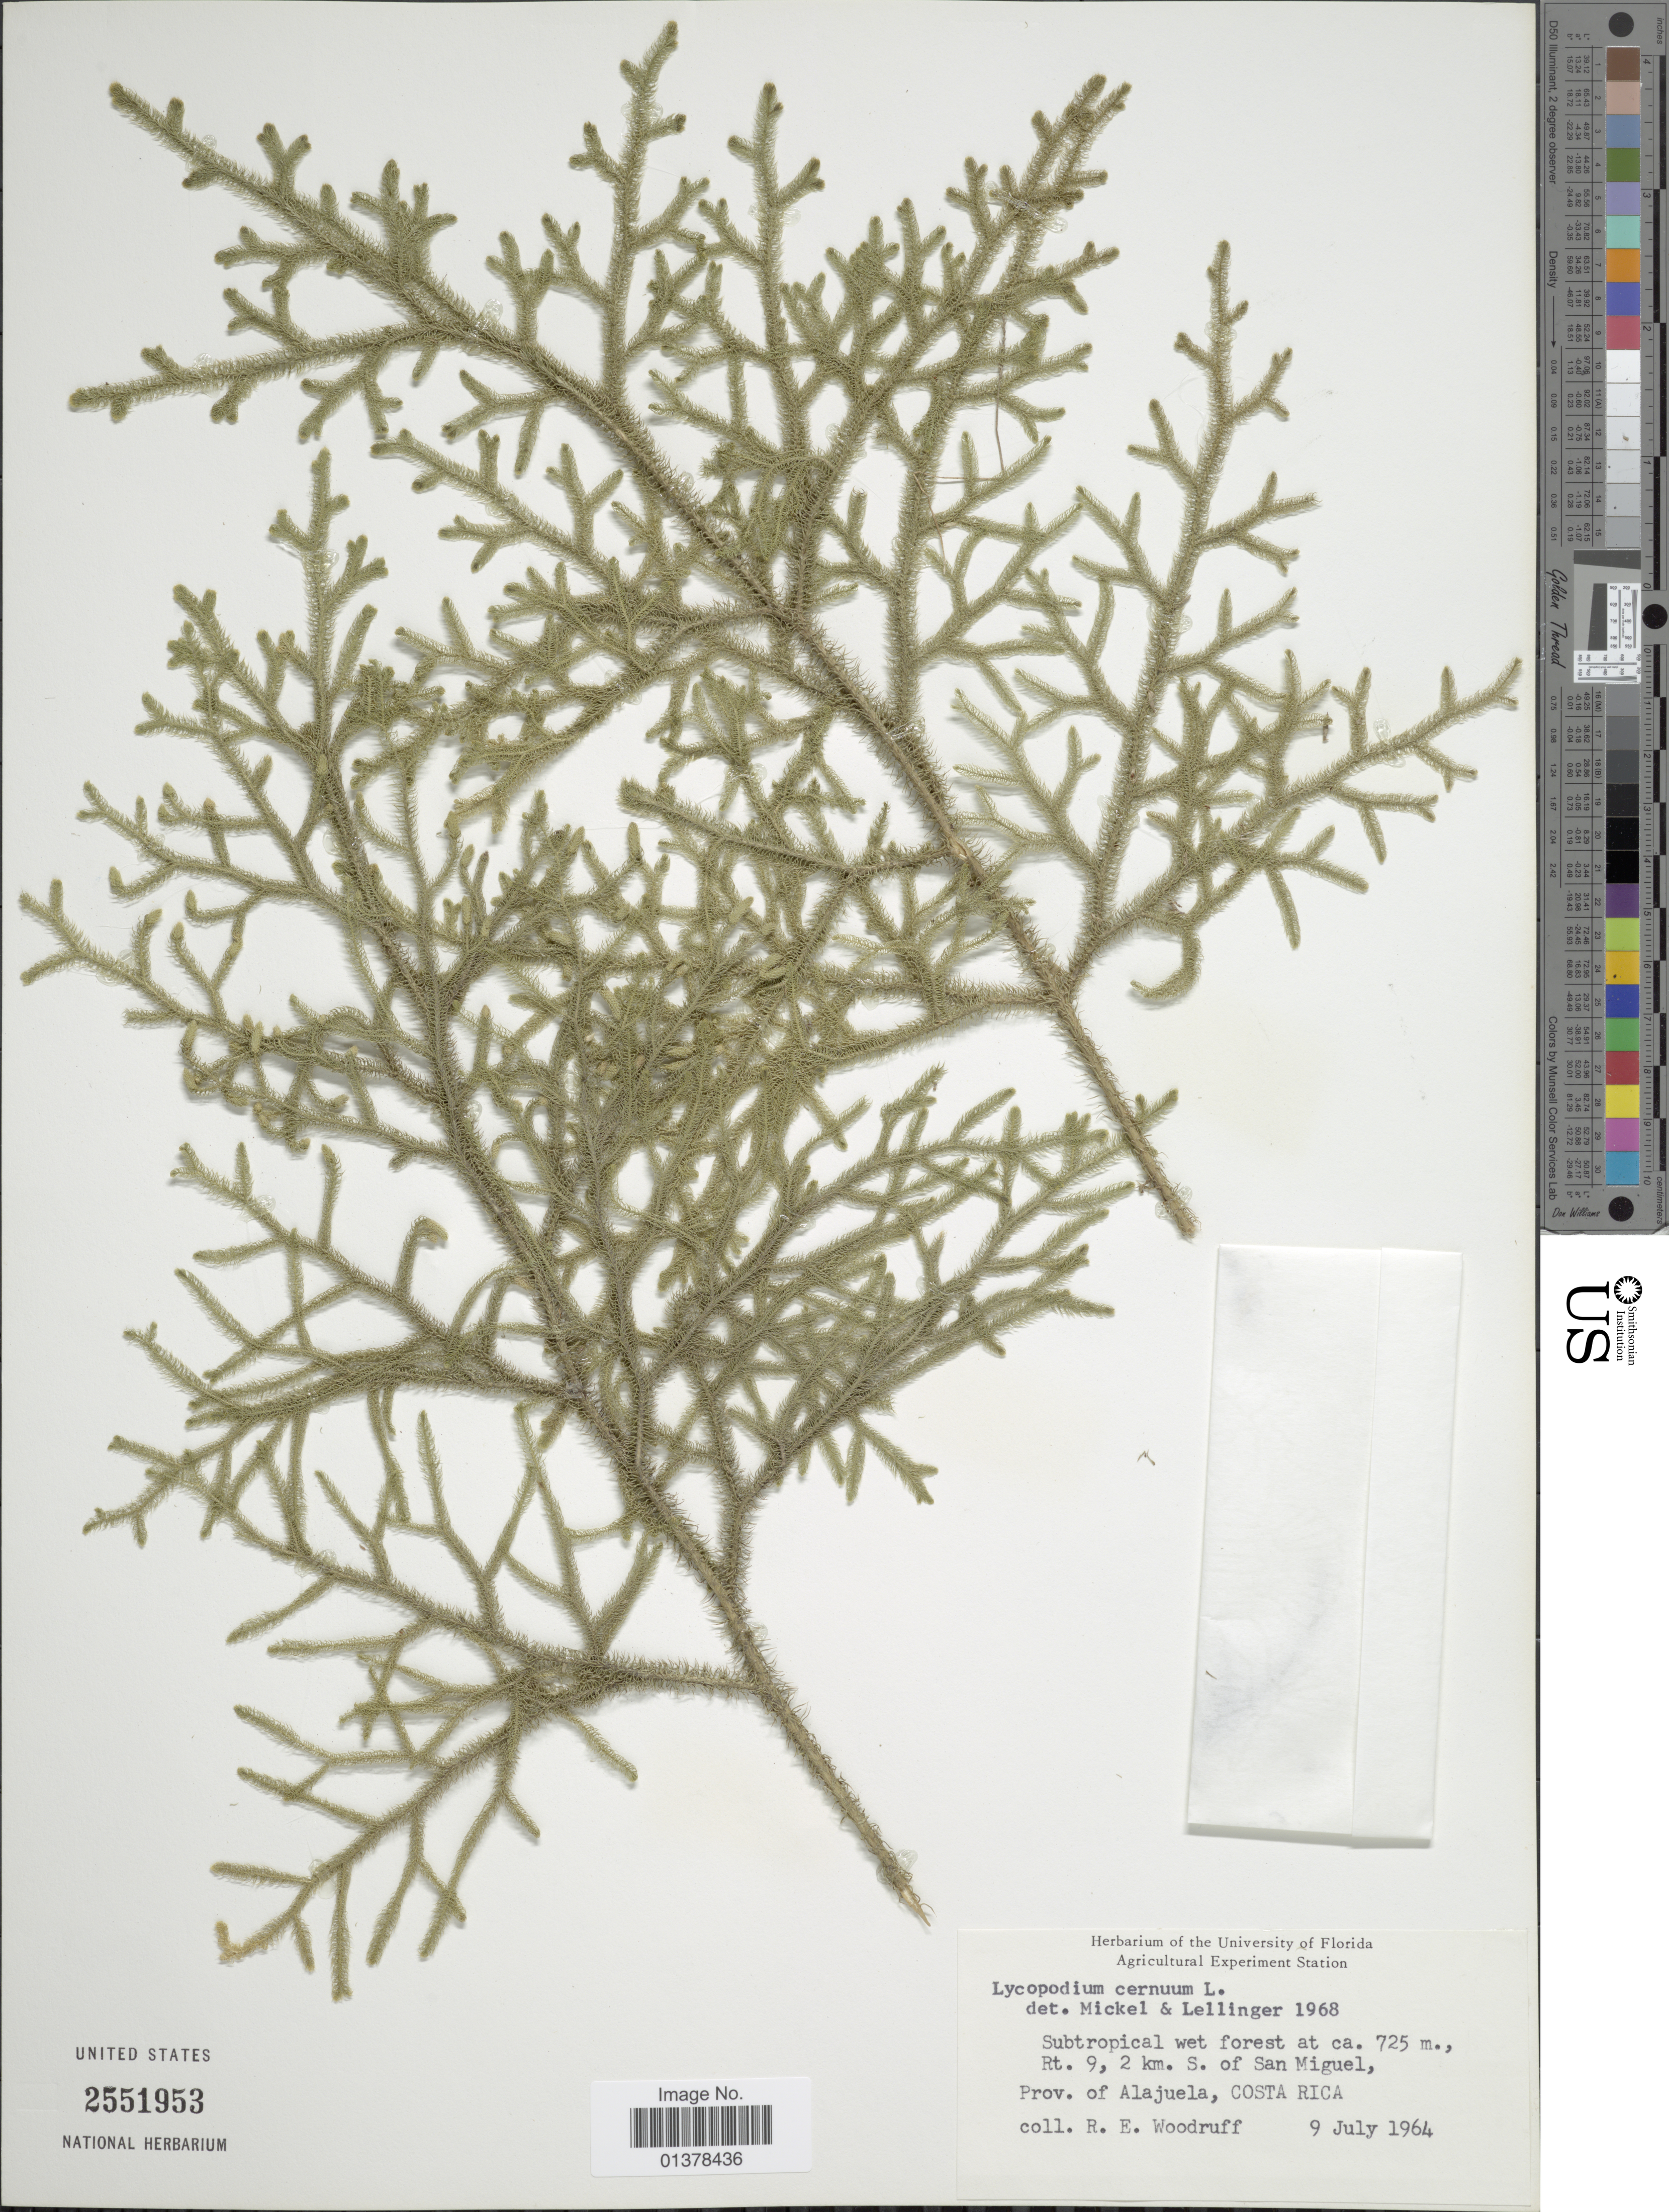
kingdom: Plantae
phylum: Tracheophyta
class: Lycopodiopsida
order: Lycopodiales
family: Lycopodiaceae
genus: Palhinhaea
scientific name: Palhinhaea cernua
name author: (L.) Vasc. & Franco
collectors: R. Woodruff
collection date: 1964-07-09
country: Costa Rica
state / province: Alajuela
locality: Subtropical wet forest at ca. 725m., Rt. 9,2 km S. of San Miguel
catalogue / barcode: US 2551953